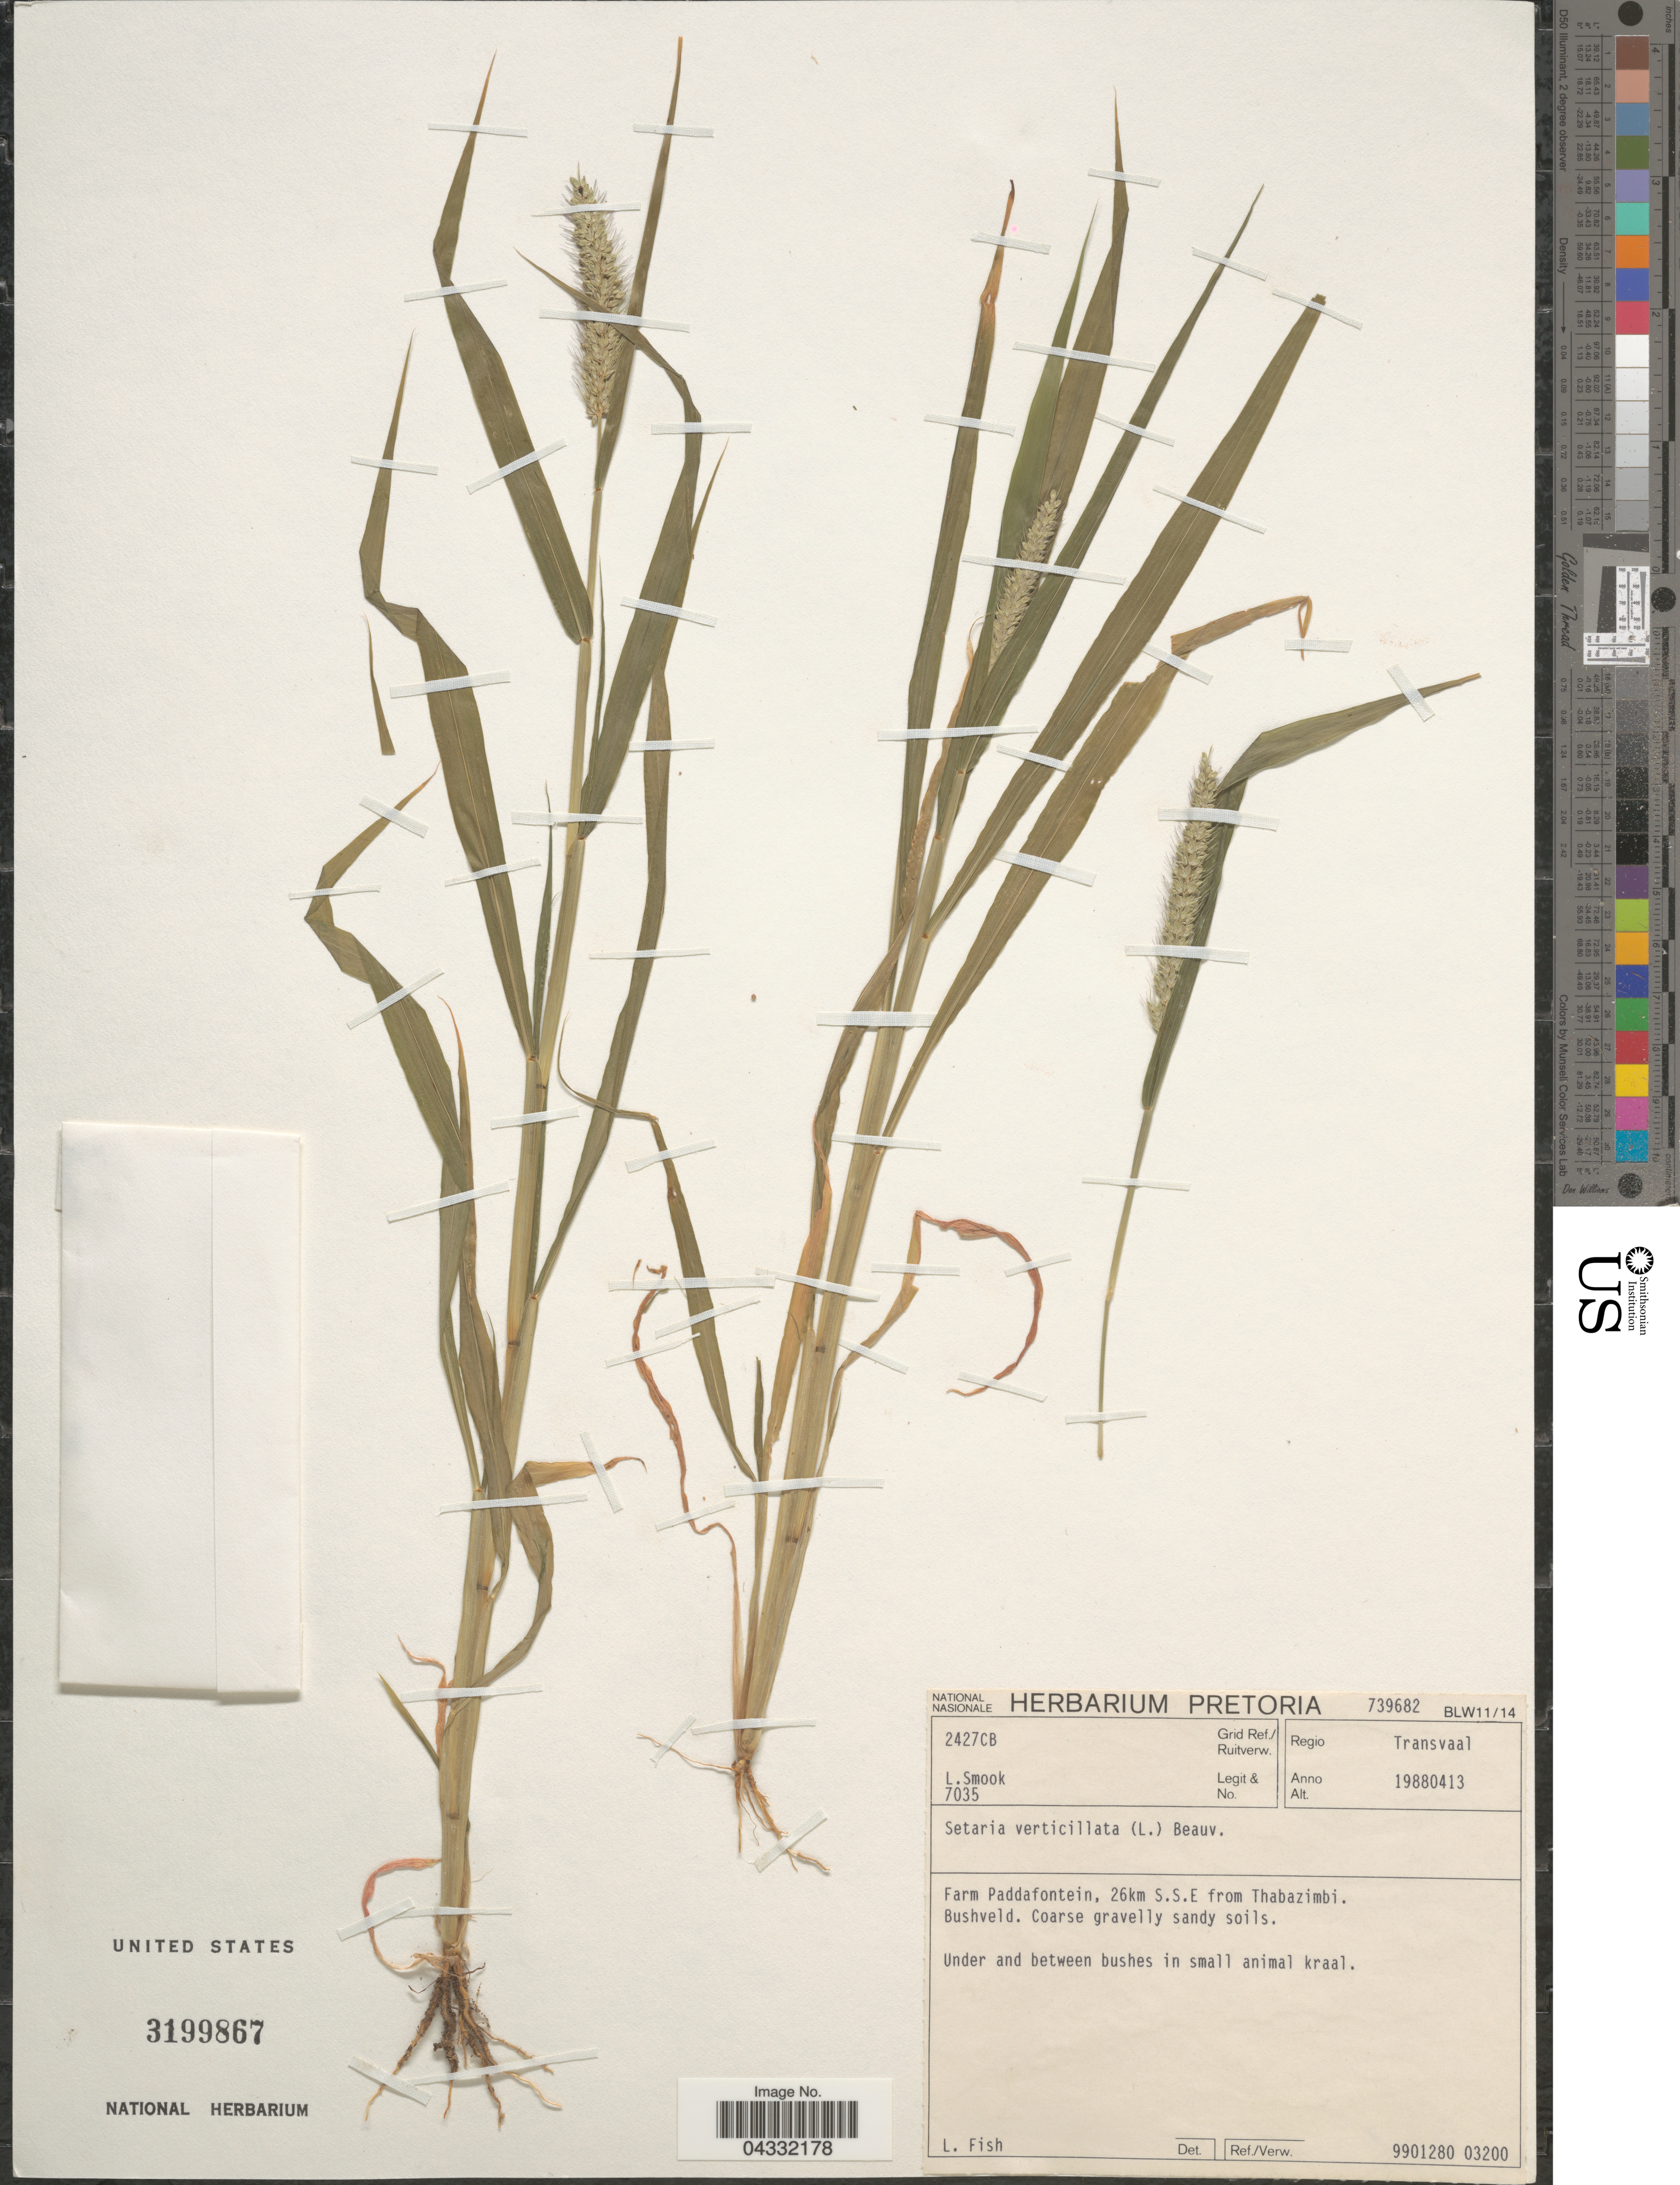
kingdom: Plantae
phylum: Tracheophyta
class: Liliopsida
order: Poales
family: Poaceae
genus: Setaria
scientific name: Setaria verticillata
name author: (L.) P. Beauv.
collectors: L. Smook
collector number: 7035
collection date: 1988-04-13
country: South Africa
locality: Grid Ref./ Ruitverw. 2427CB. Regio Transvaal. Farm Paddafontein, 26km S.S.E. from Thabazimbi. Under and between bushes in small animal kraal.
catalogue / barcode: US 3199867